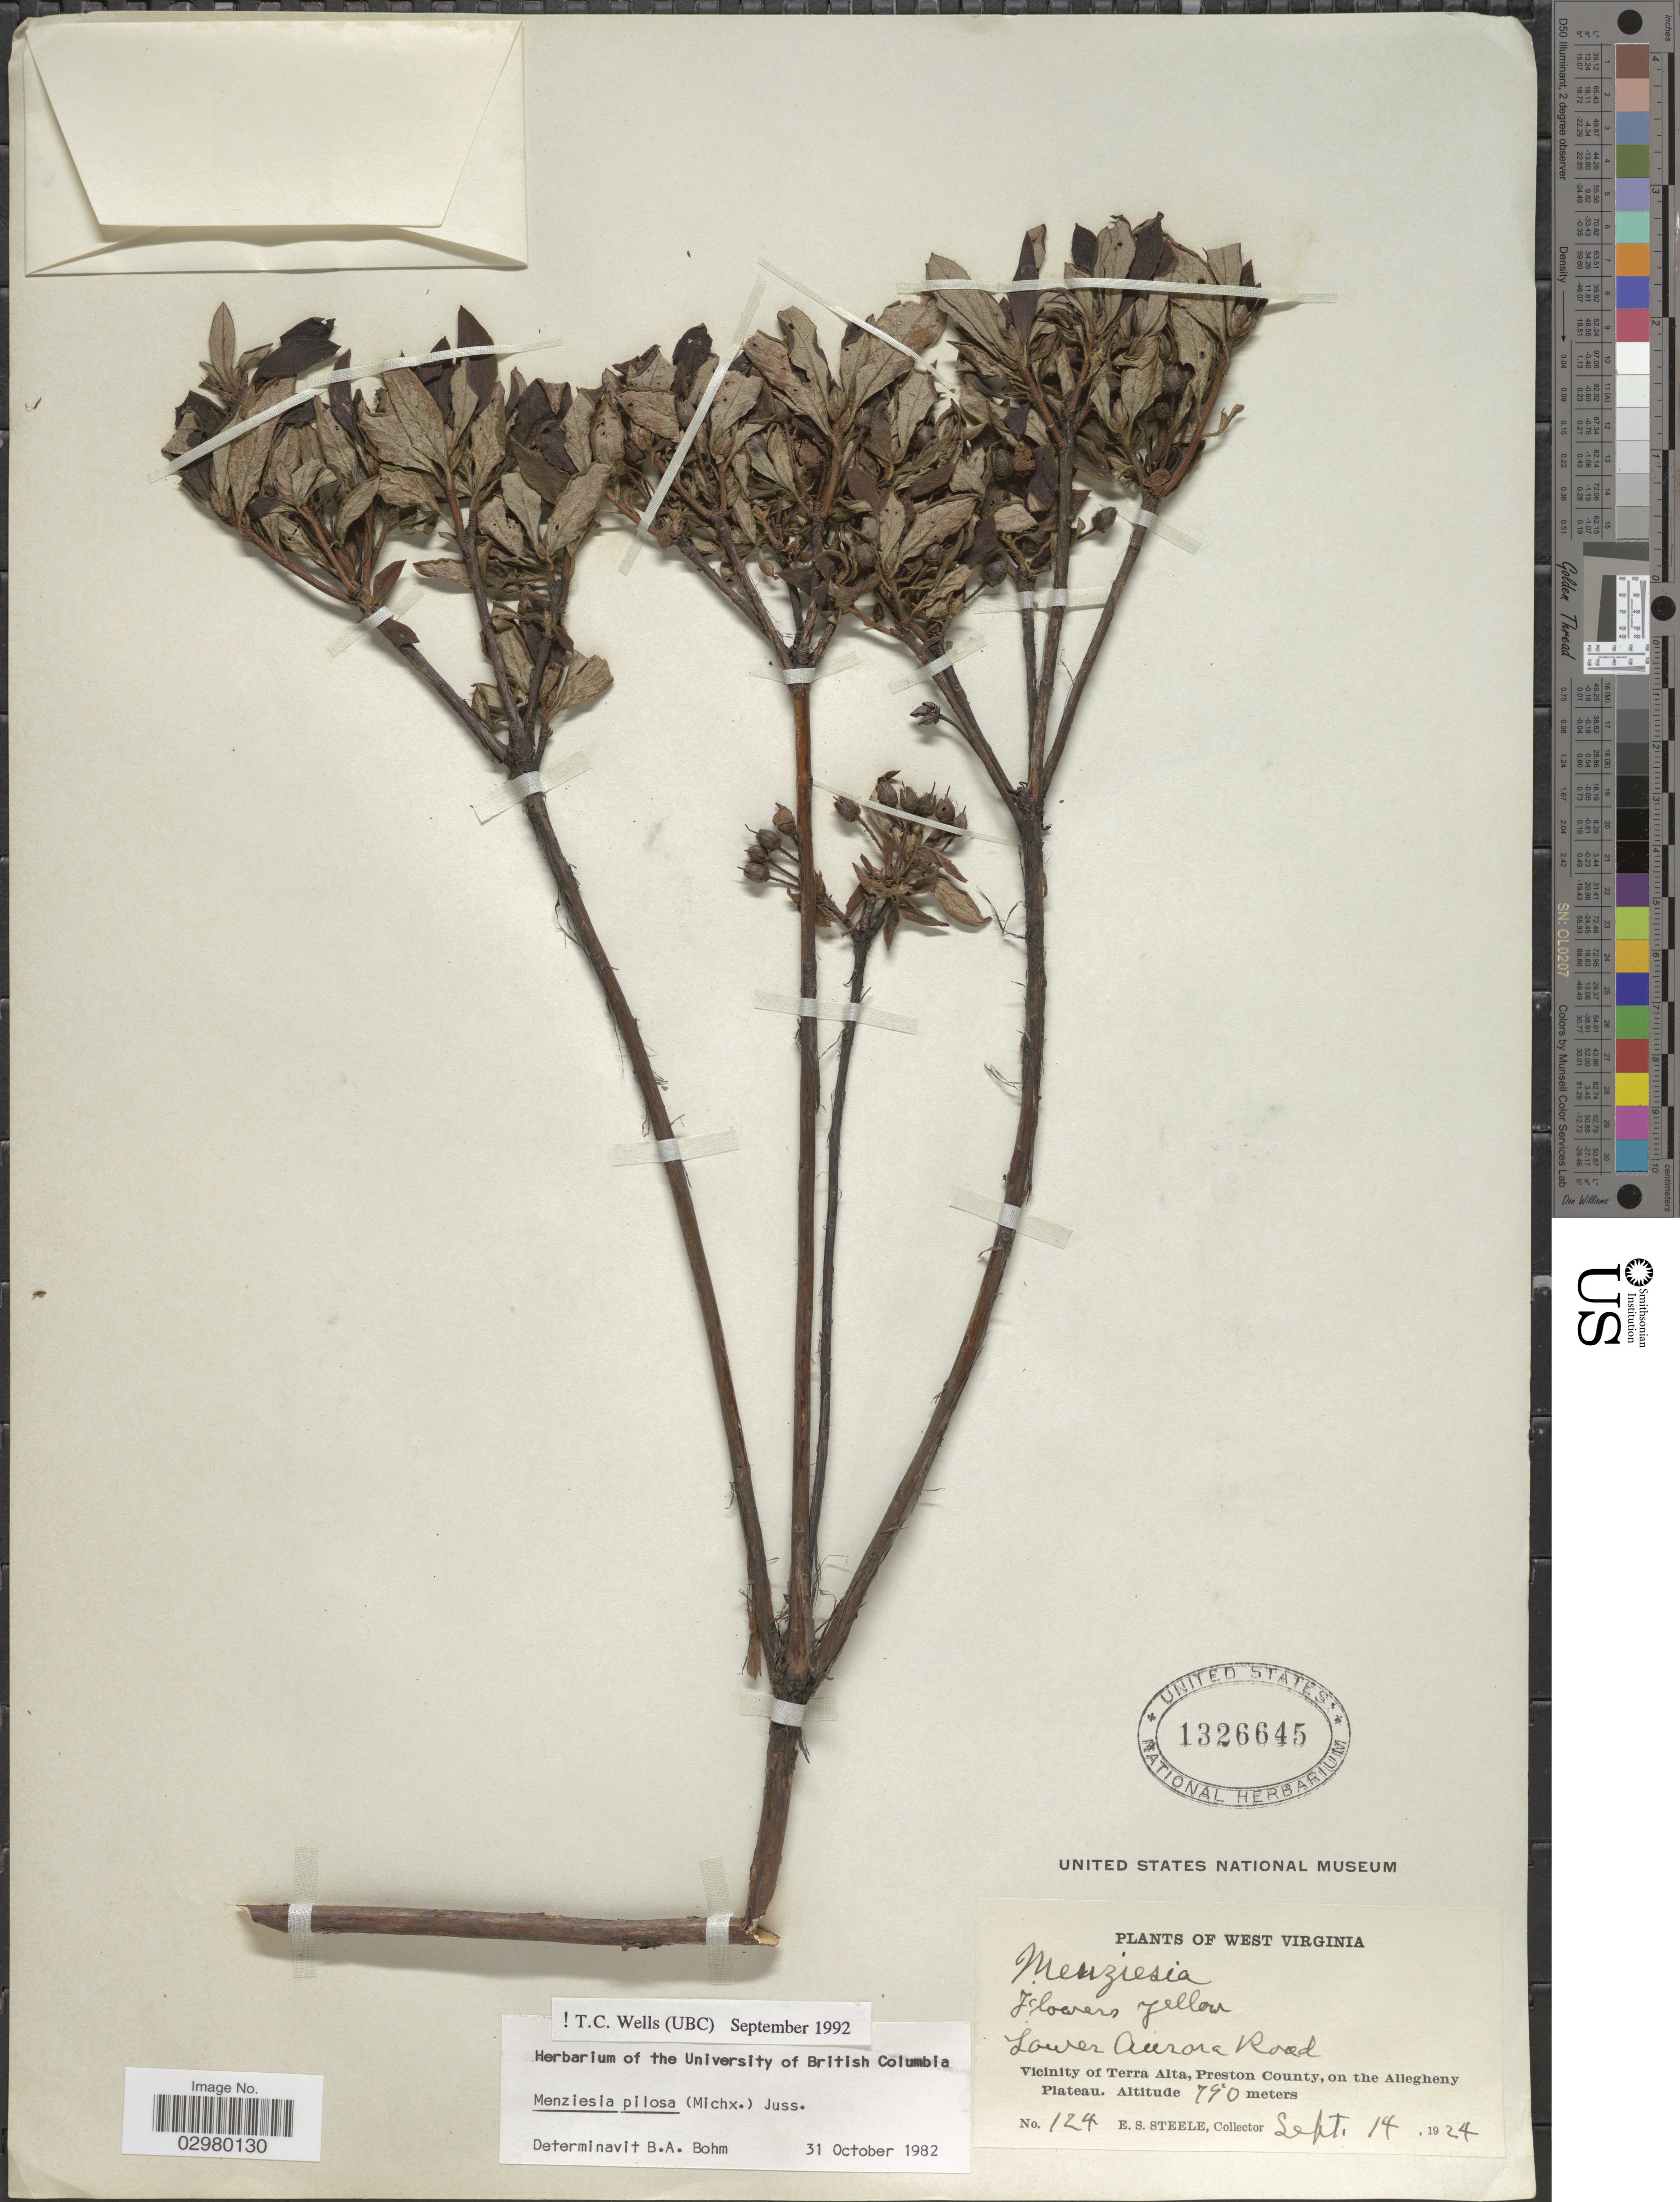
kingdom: Plantae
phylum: Tracheophyta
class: Magnoliopsida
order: Ericales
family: Ericaceae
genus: Menziesia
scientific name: Menziesia pilosa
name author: (Michx.) Juss.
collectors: E. Steele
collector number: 124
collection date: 1924-09-14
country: United States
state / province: West Virginia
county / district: Preston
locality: Lower Aurora Road. Vicinity of Terra Alta, Preston County, on the Allegheny Plateau.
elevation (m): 750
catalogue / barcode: US 1326645